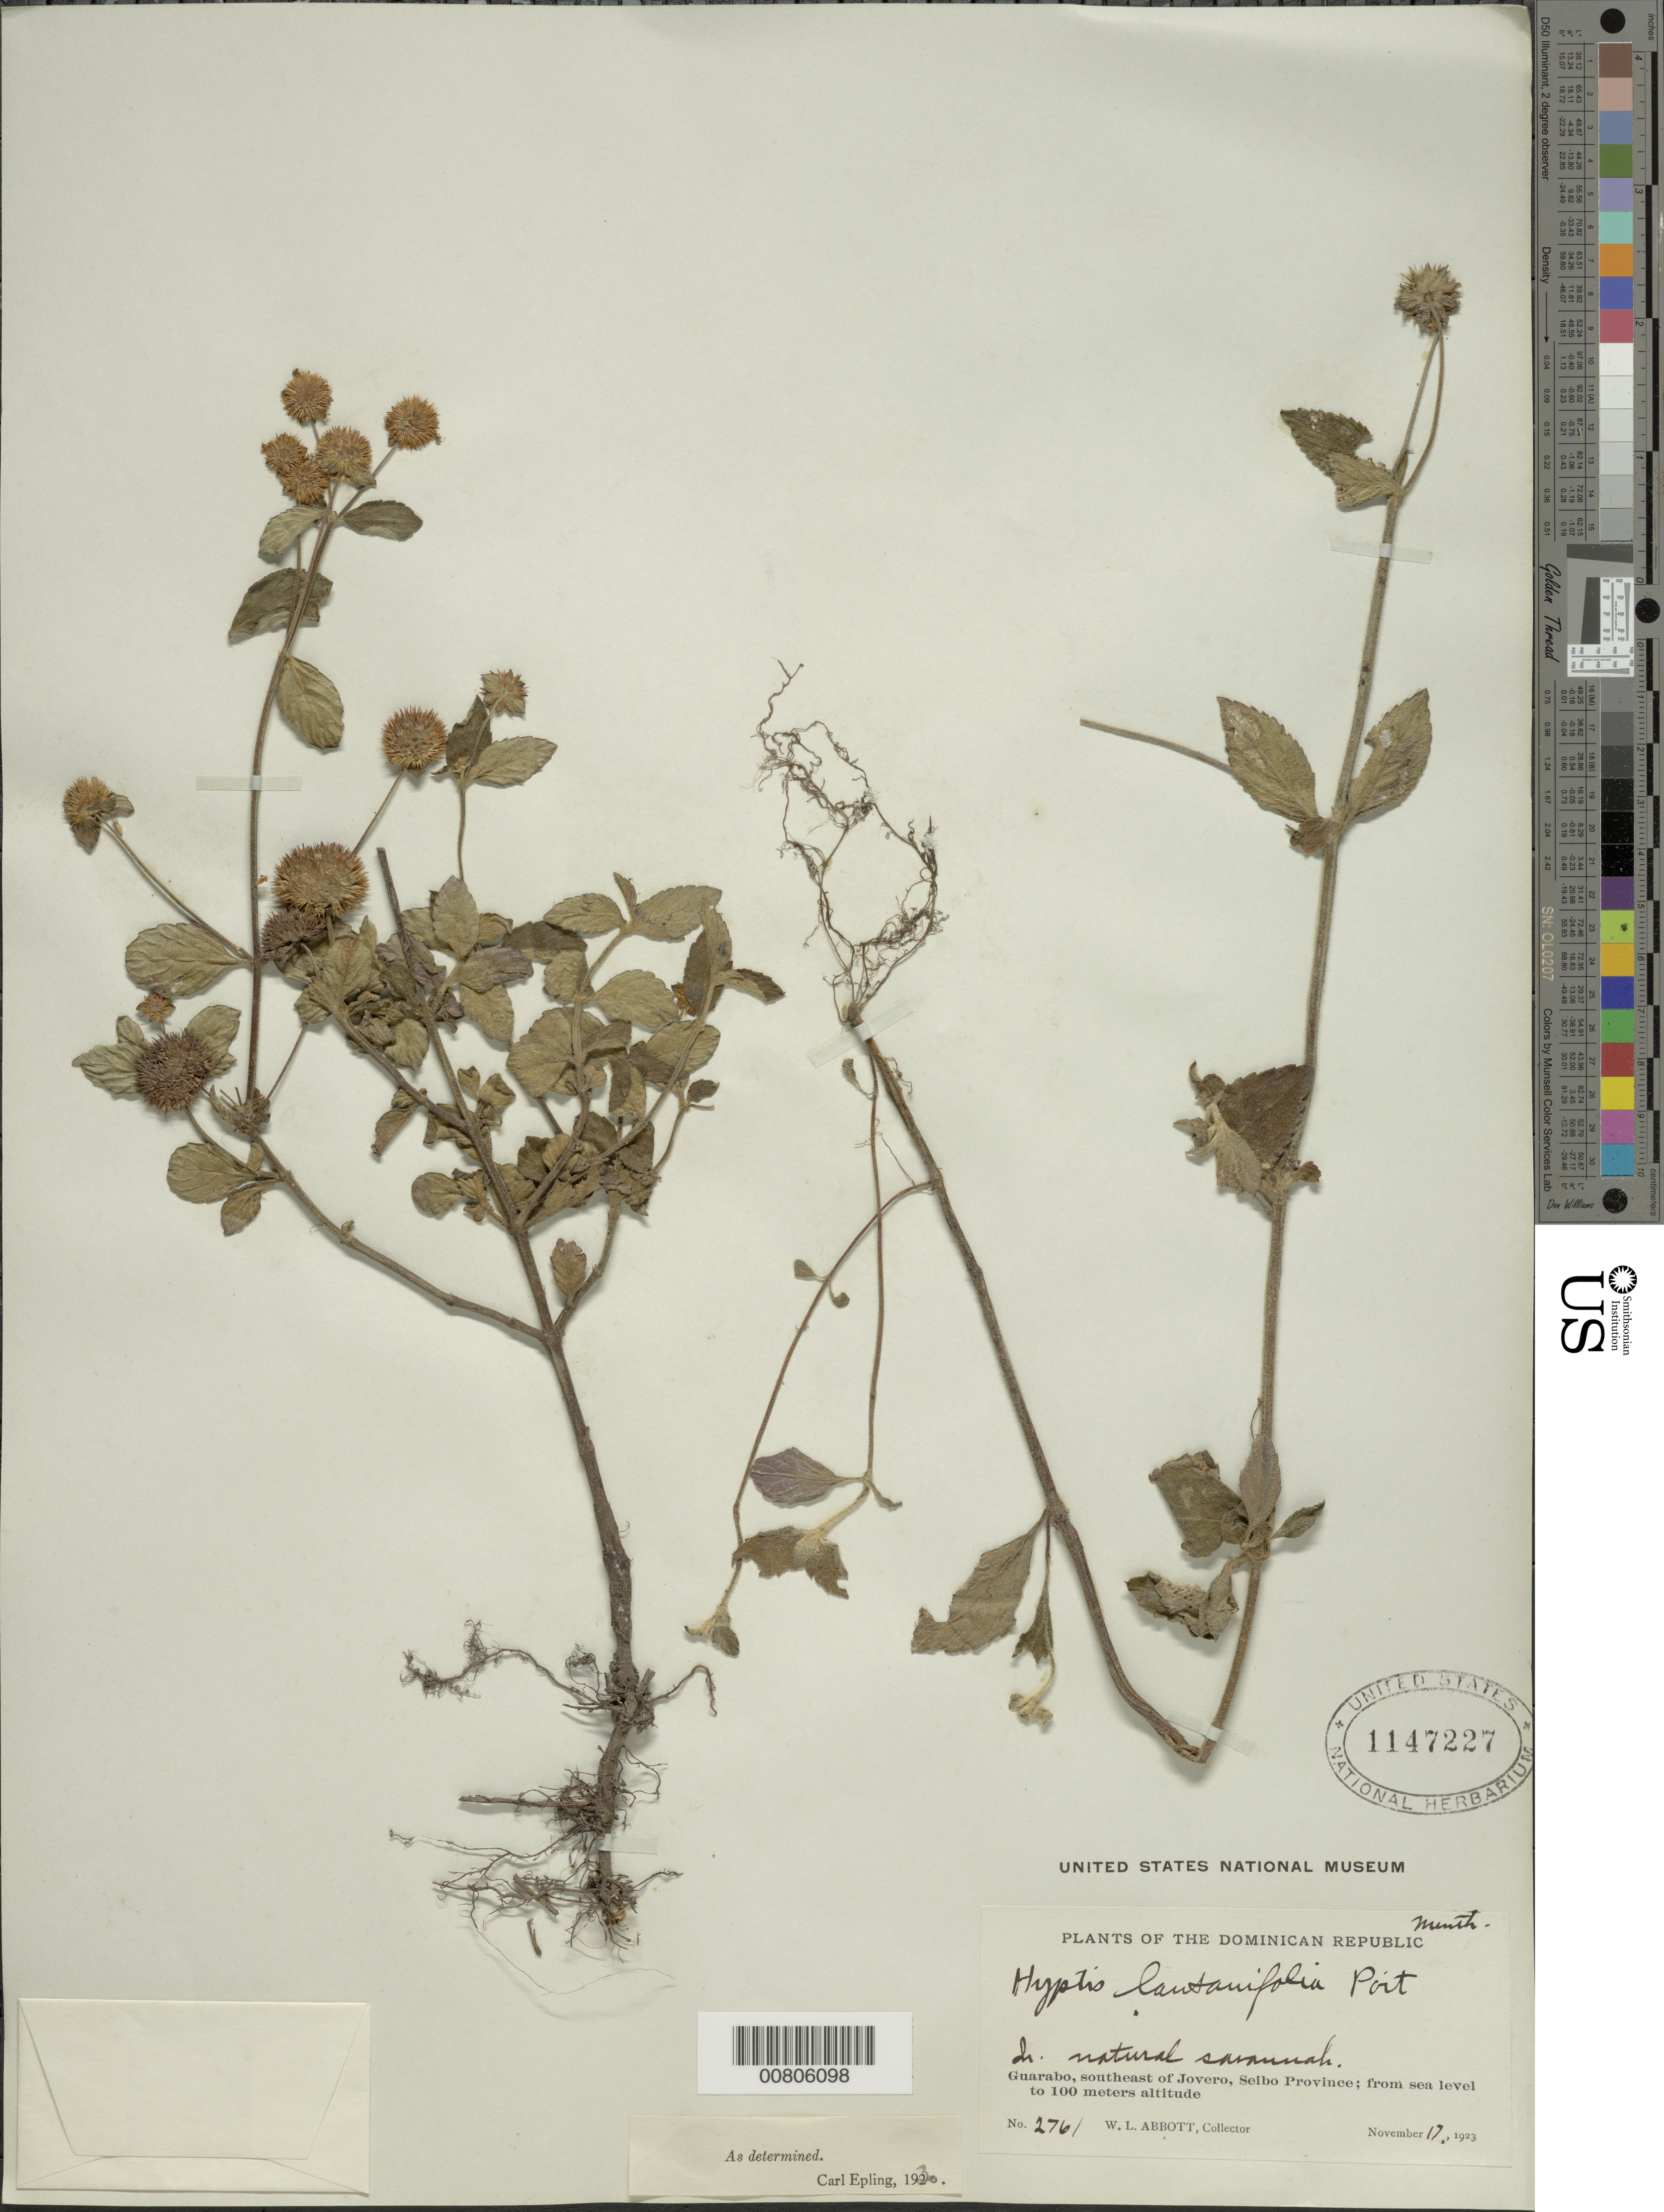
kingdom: Plantae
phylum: Tracheophyta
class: Magnoliopsida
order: Lamiales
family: Lamiaceae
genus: Hyptis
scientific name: Hyptis lantanifolia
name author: Poit.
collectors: W. L. Abbott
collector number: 2761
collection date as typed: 17 Nov 1923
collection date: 1923-11-17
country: Dominican Republic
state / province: El Seibo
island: Hispaniola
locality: Guarabo, SE of Jovero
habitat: Natural savannah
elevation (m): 0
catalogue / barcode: US 1147227